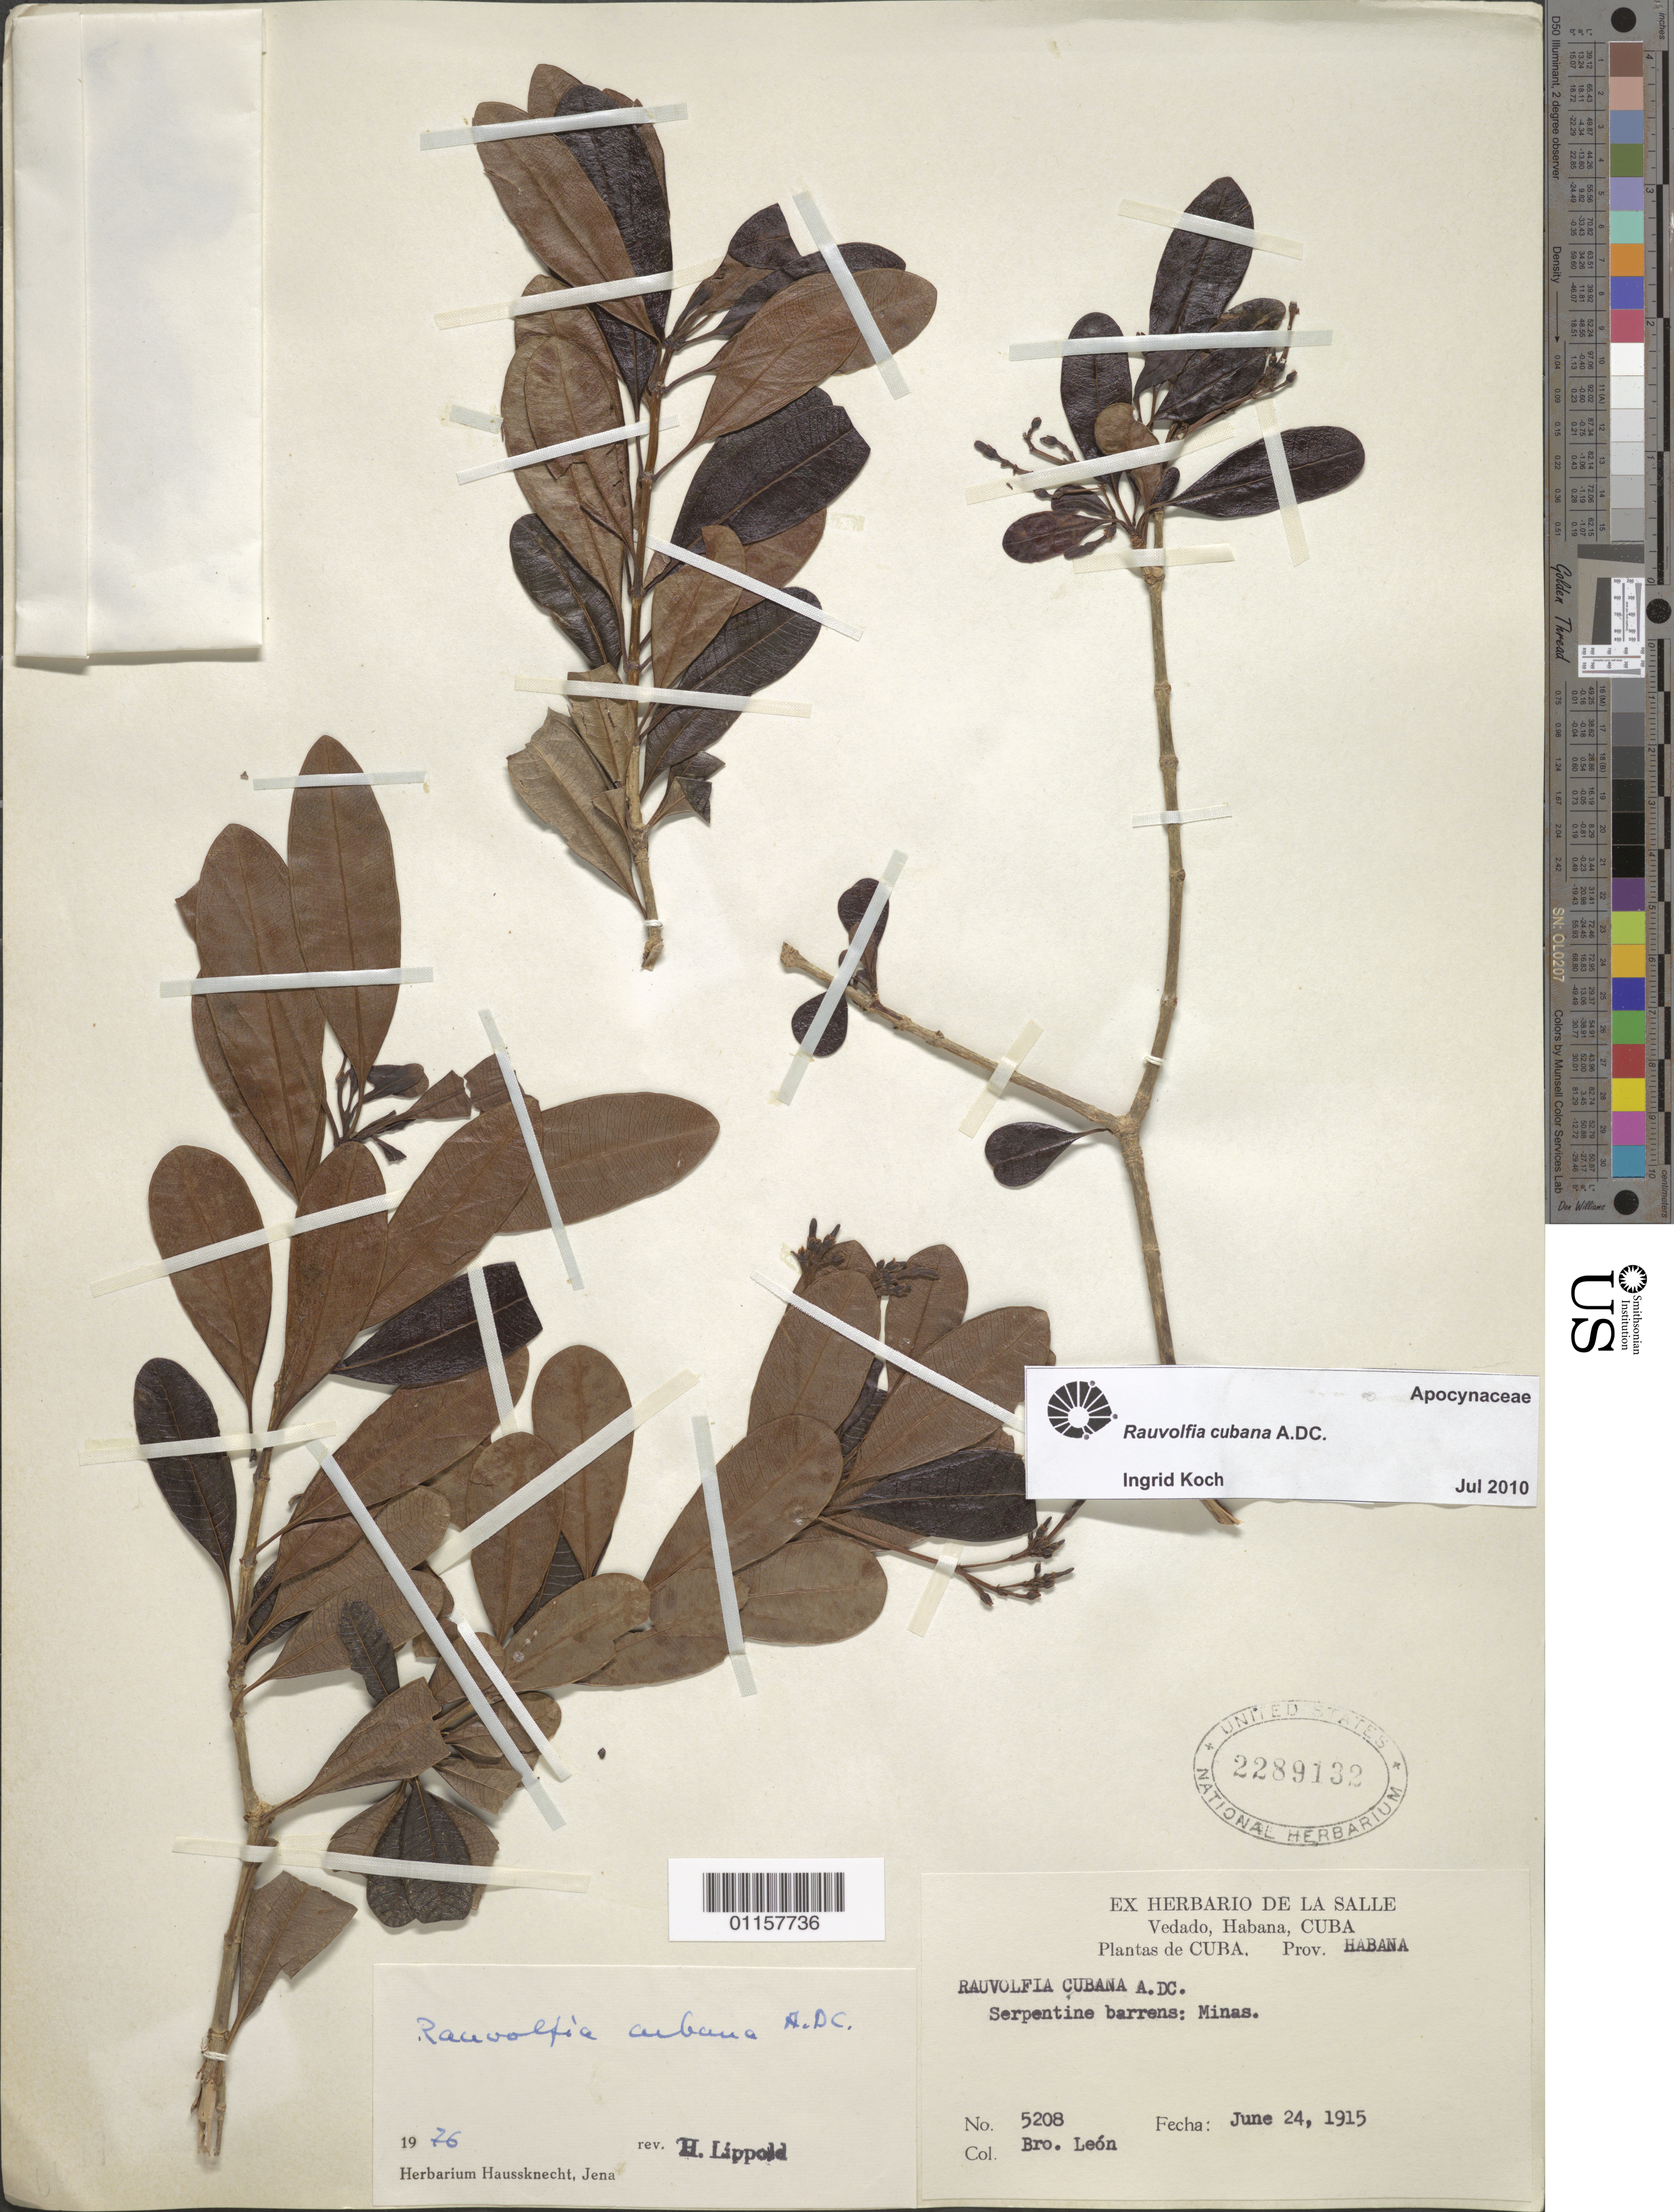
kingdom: Plantae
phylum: Tracheophyta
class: Magnoliopsida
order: Gentianales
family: Apocynaceae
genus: Rauvolfia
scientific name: Rauvolfia cubana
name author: A. DC.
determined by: Koch, I.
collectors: Bro. León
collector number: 5208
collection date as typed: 24 Jun 1915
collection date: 1915-06-24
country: Cuba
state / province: Camagüey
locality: Minas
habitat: Serpentine barrens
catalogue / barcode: US 2289132